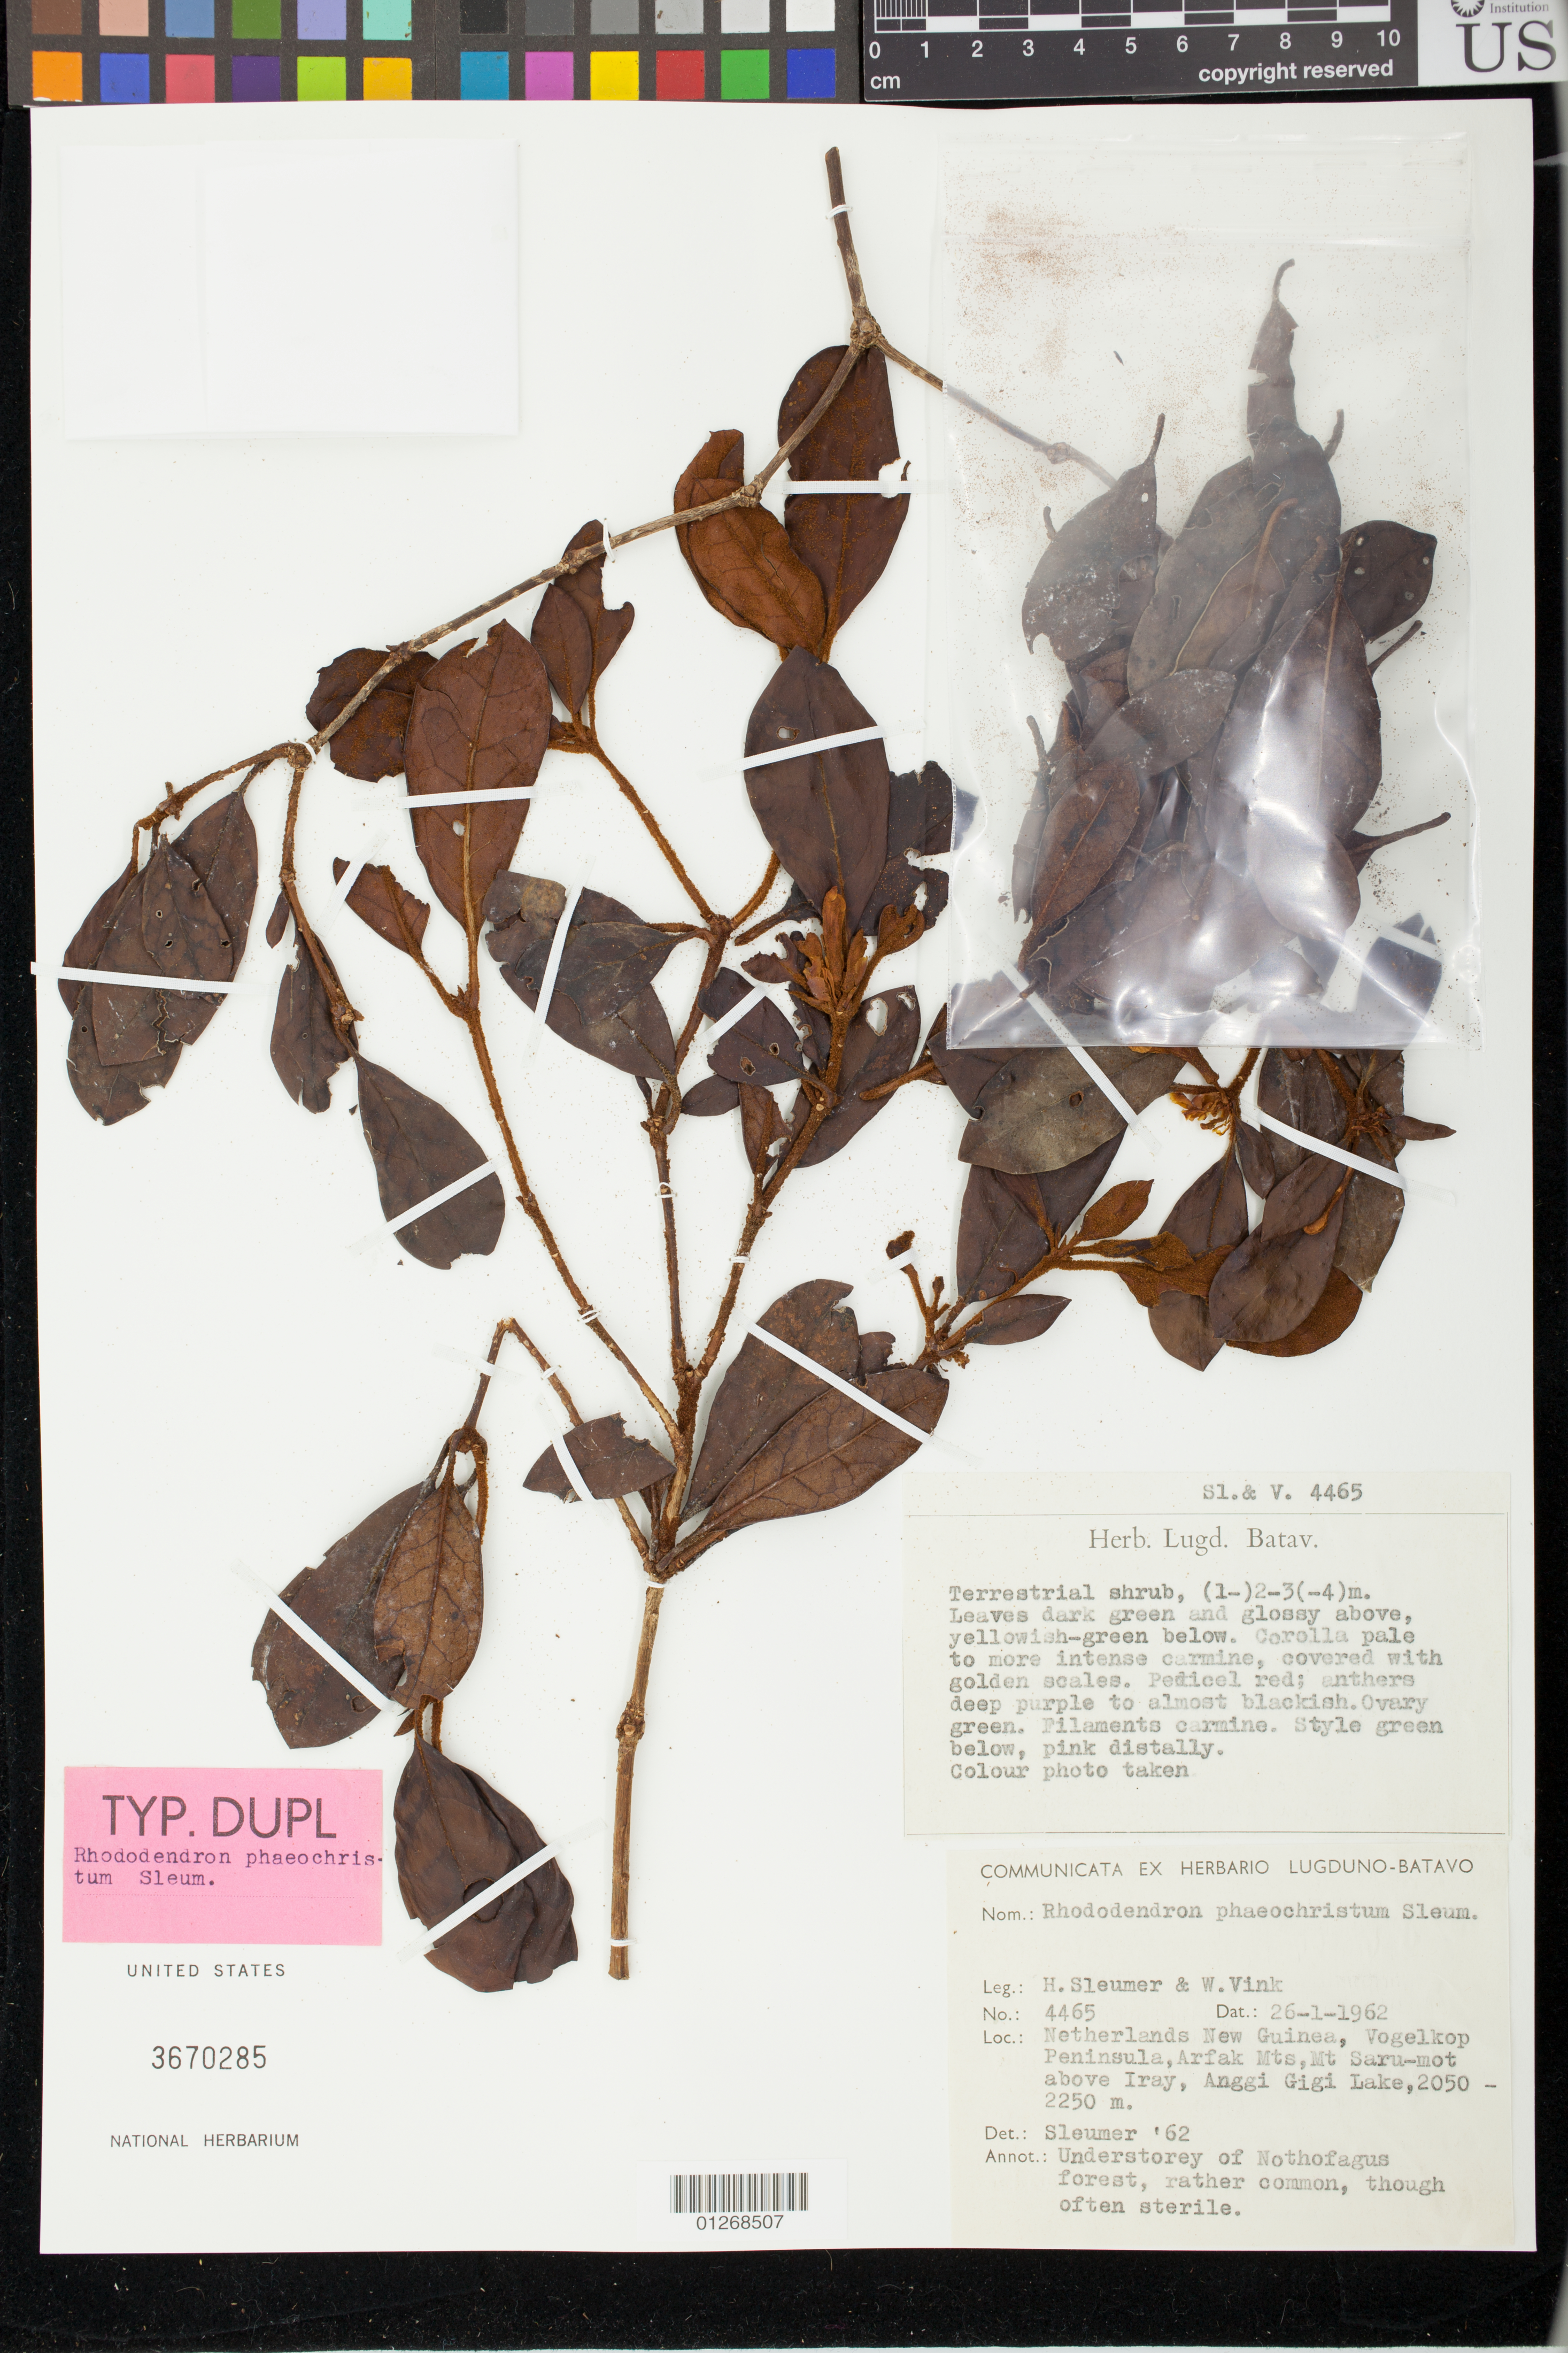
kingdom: Plantae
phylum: Tracheophyta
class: Magnoliopsida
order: Ericales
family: Ericaceae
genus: Rhododendron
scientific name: Rhododendron phaeochristum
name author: Sleumer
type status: Isotype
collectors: H. O. Sleumer & W. Vink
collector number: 4465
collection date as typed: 26-1-1962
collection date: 1962-01-26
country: Indonesia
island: New Guinea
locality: Netherlands New Guinea, Vogelkop Peninsula, Arfak Mts., Mt. Saru-mot above Iray, Anggi Gigi Lake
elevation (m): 2050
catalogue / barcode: US 3670285